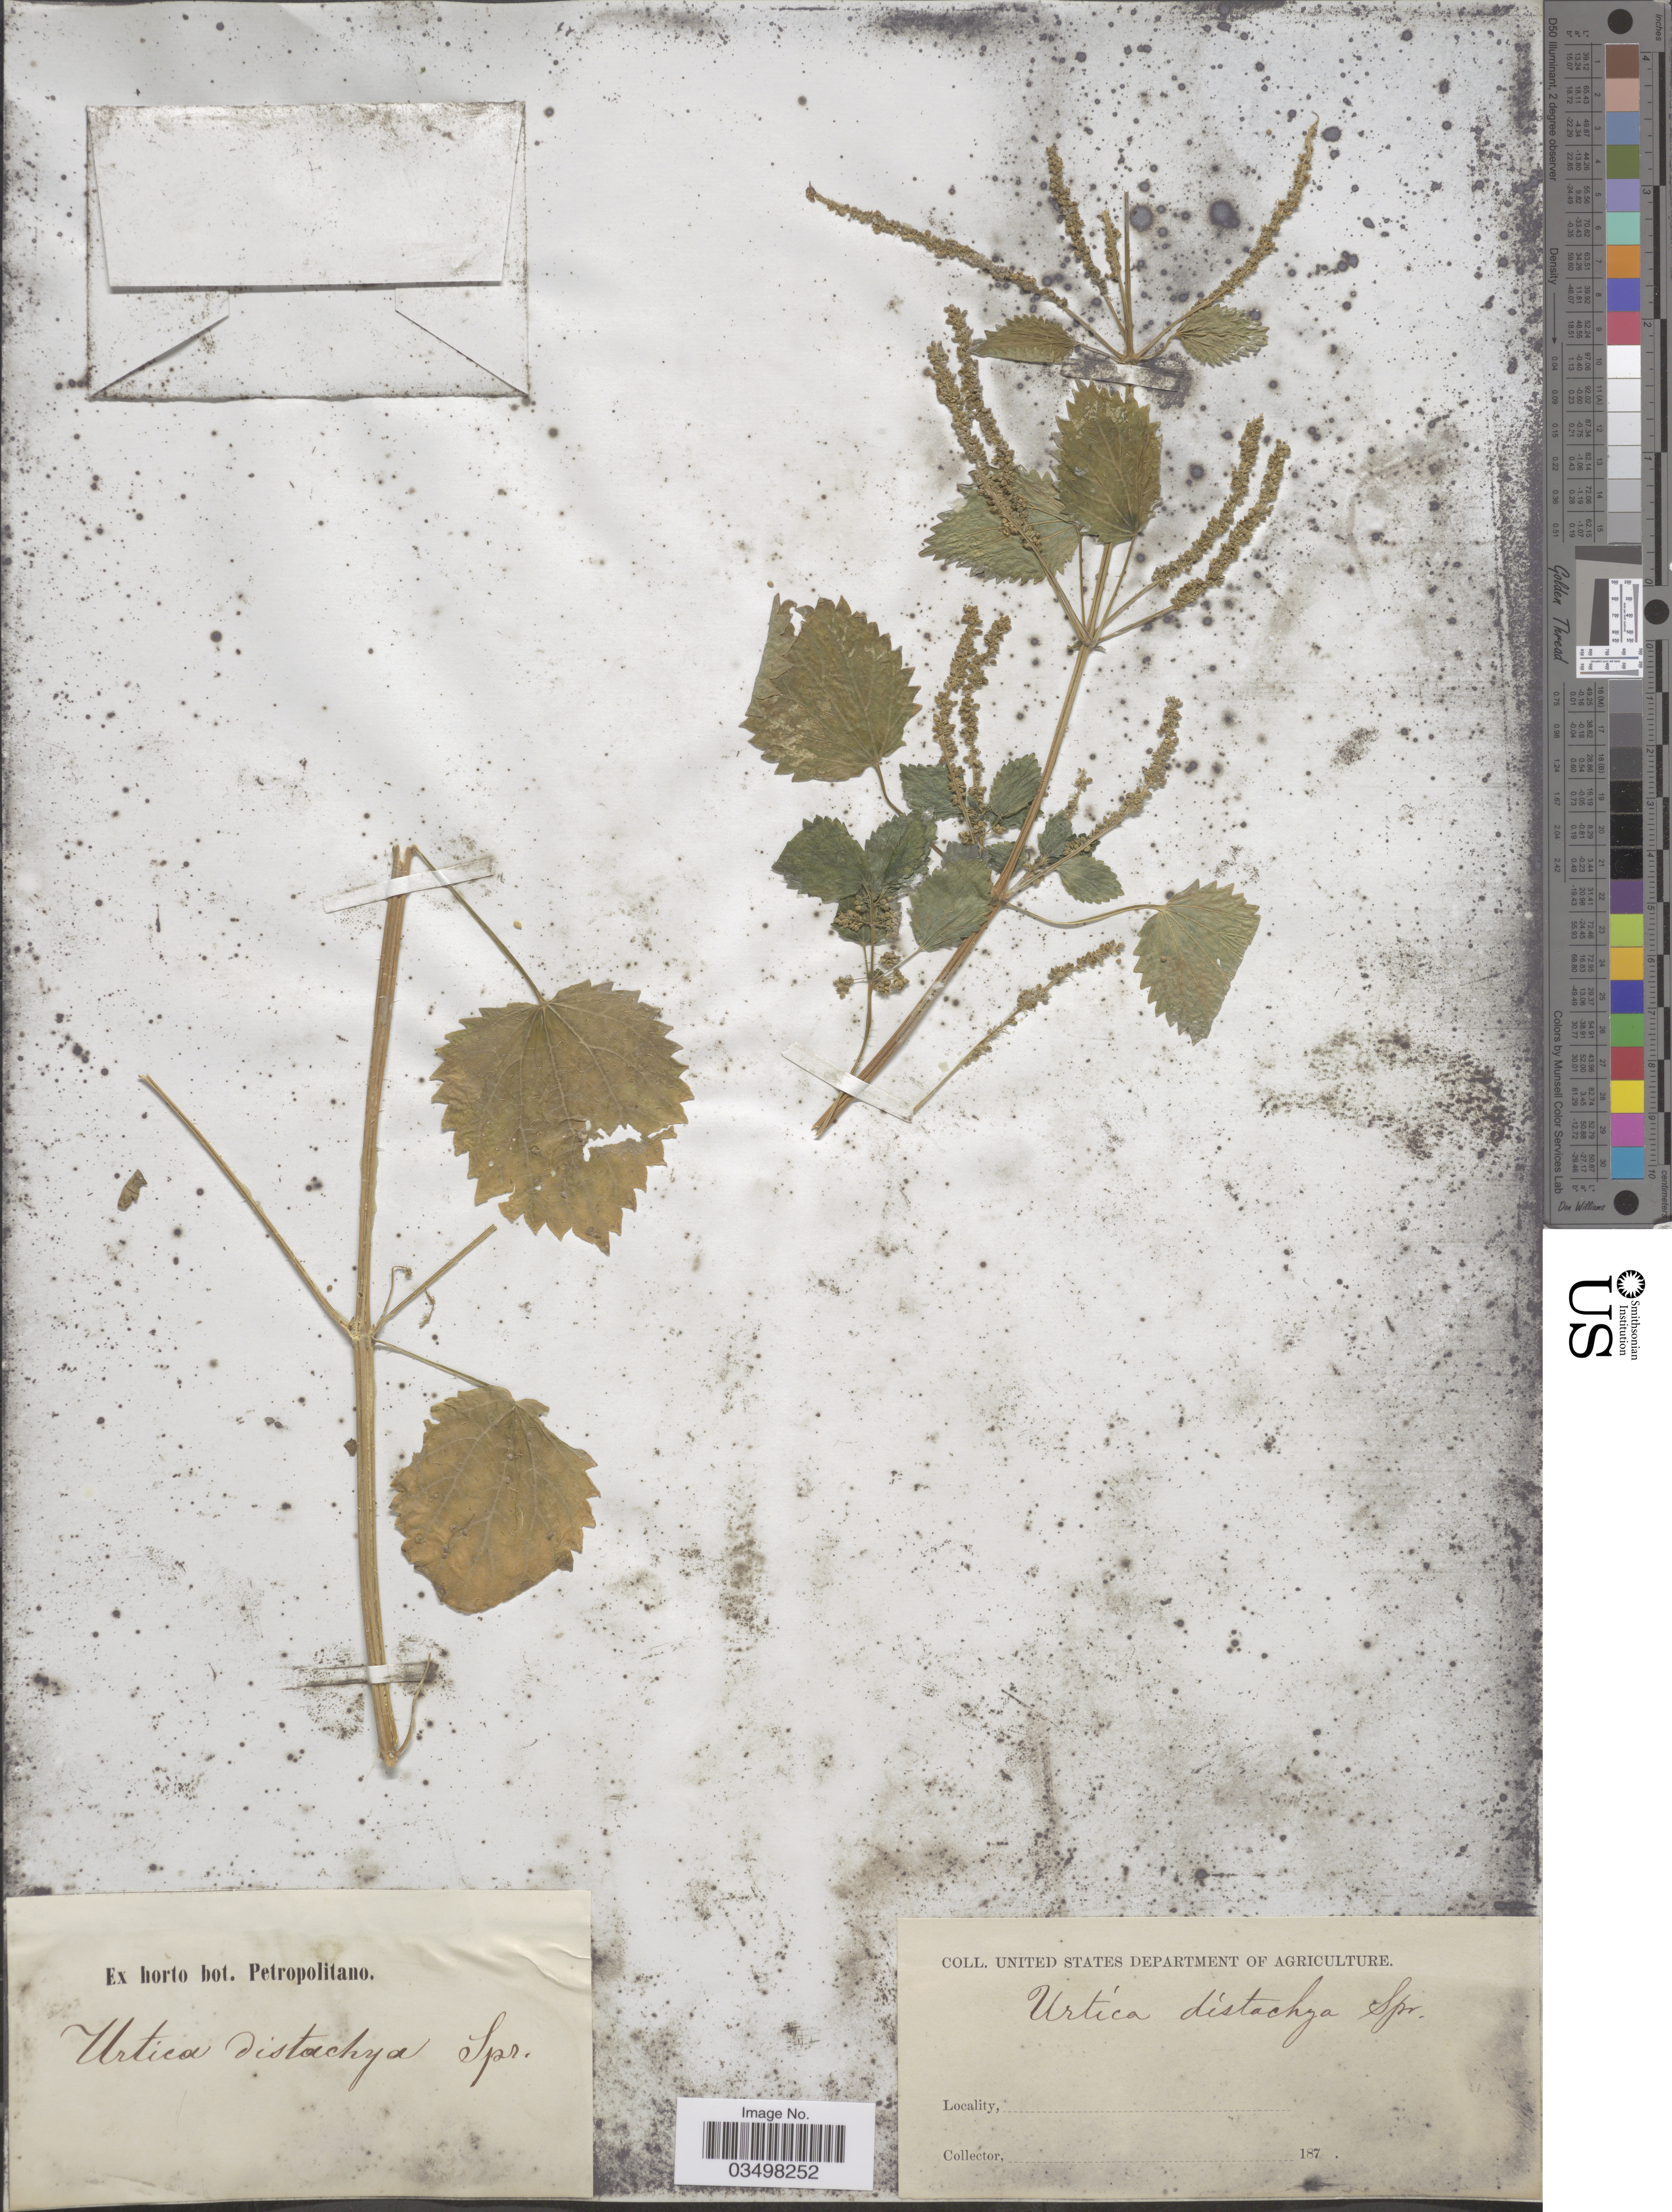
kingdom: Plantae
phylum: Tracheophyta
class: Magnoliopsida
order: Rosales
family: Urticaceae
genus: Urtica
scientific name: Urtica distachya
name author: Spreng.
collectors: United States Department of Agriculture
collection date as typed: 187